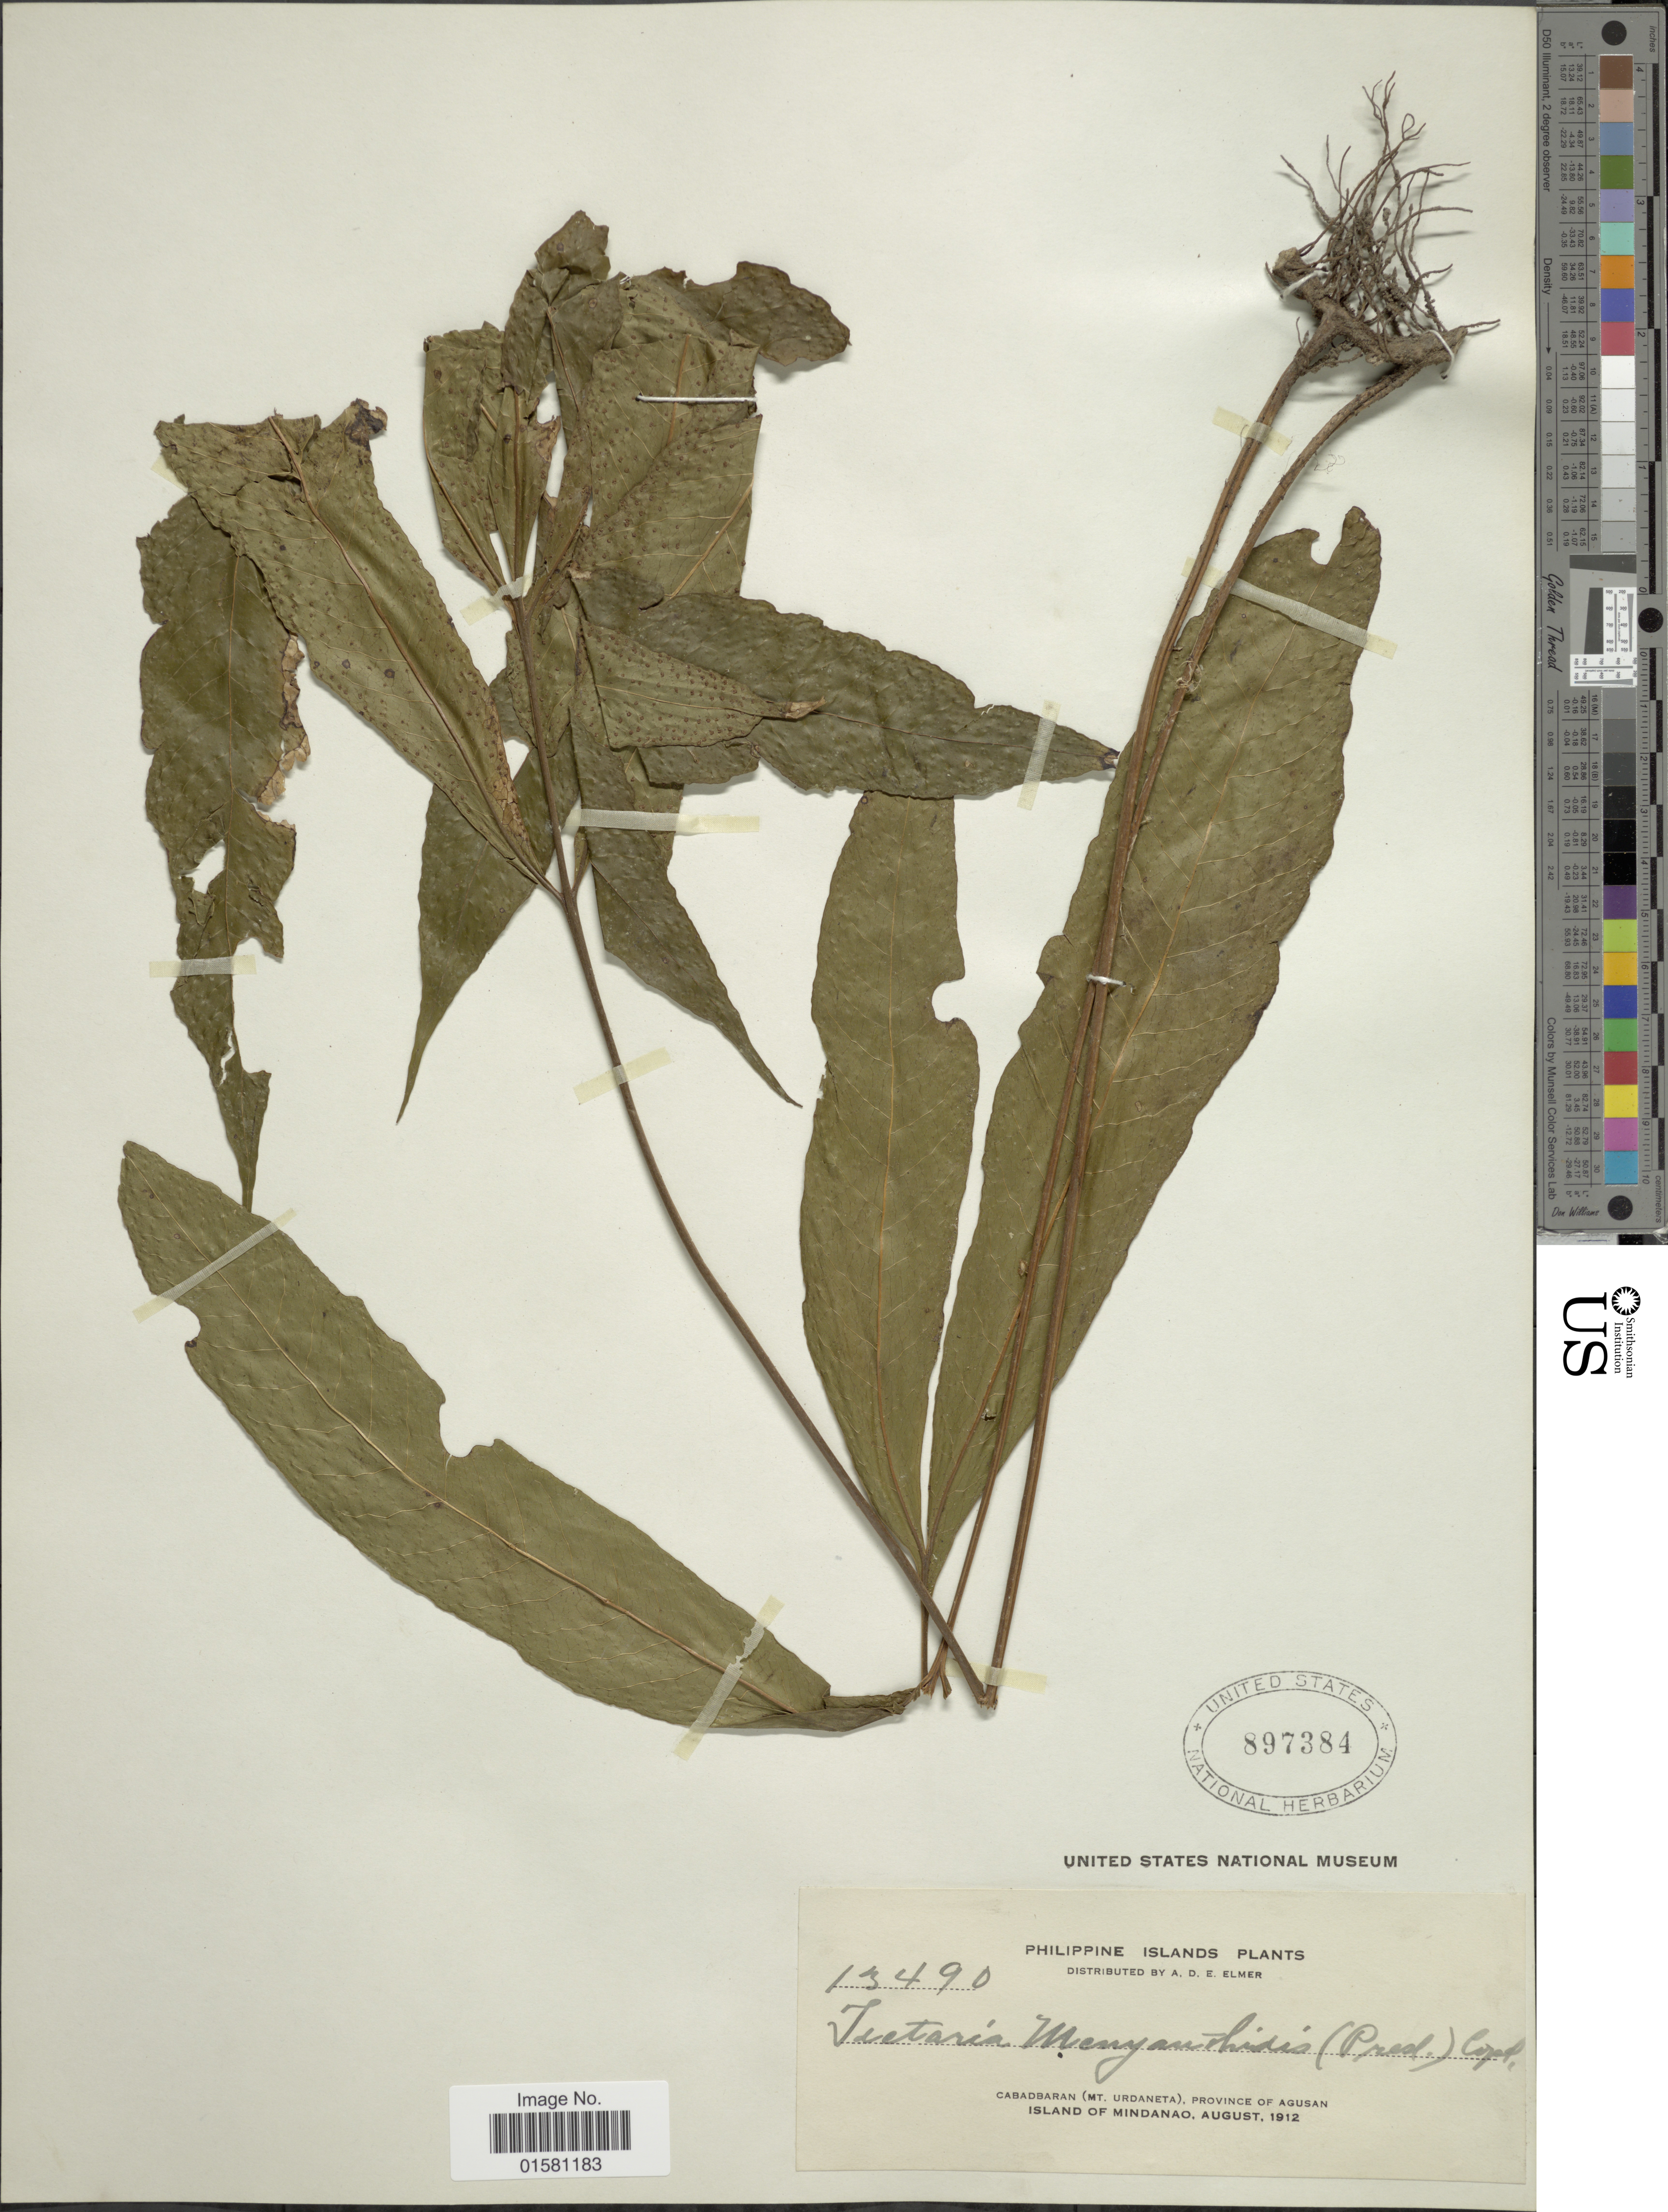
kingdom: Plantae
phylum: Tracheophyta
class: Polypodiopsida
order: Polypodiales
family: Tectariaceae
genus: Tectaria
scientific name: Tectaria menyanthidis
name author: (C. Presl) Copel.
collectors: A. D. E. Elmer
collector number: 13490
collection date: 1912-08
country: Philippines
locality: Cabadbaran (Mt. Urdaneta), Province of Agusan. Island of Mindanao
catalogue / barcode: US 897384